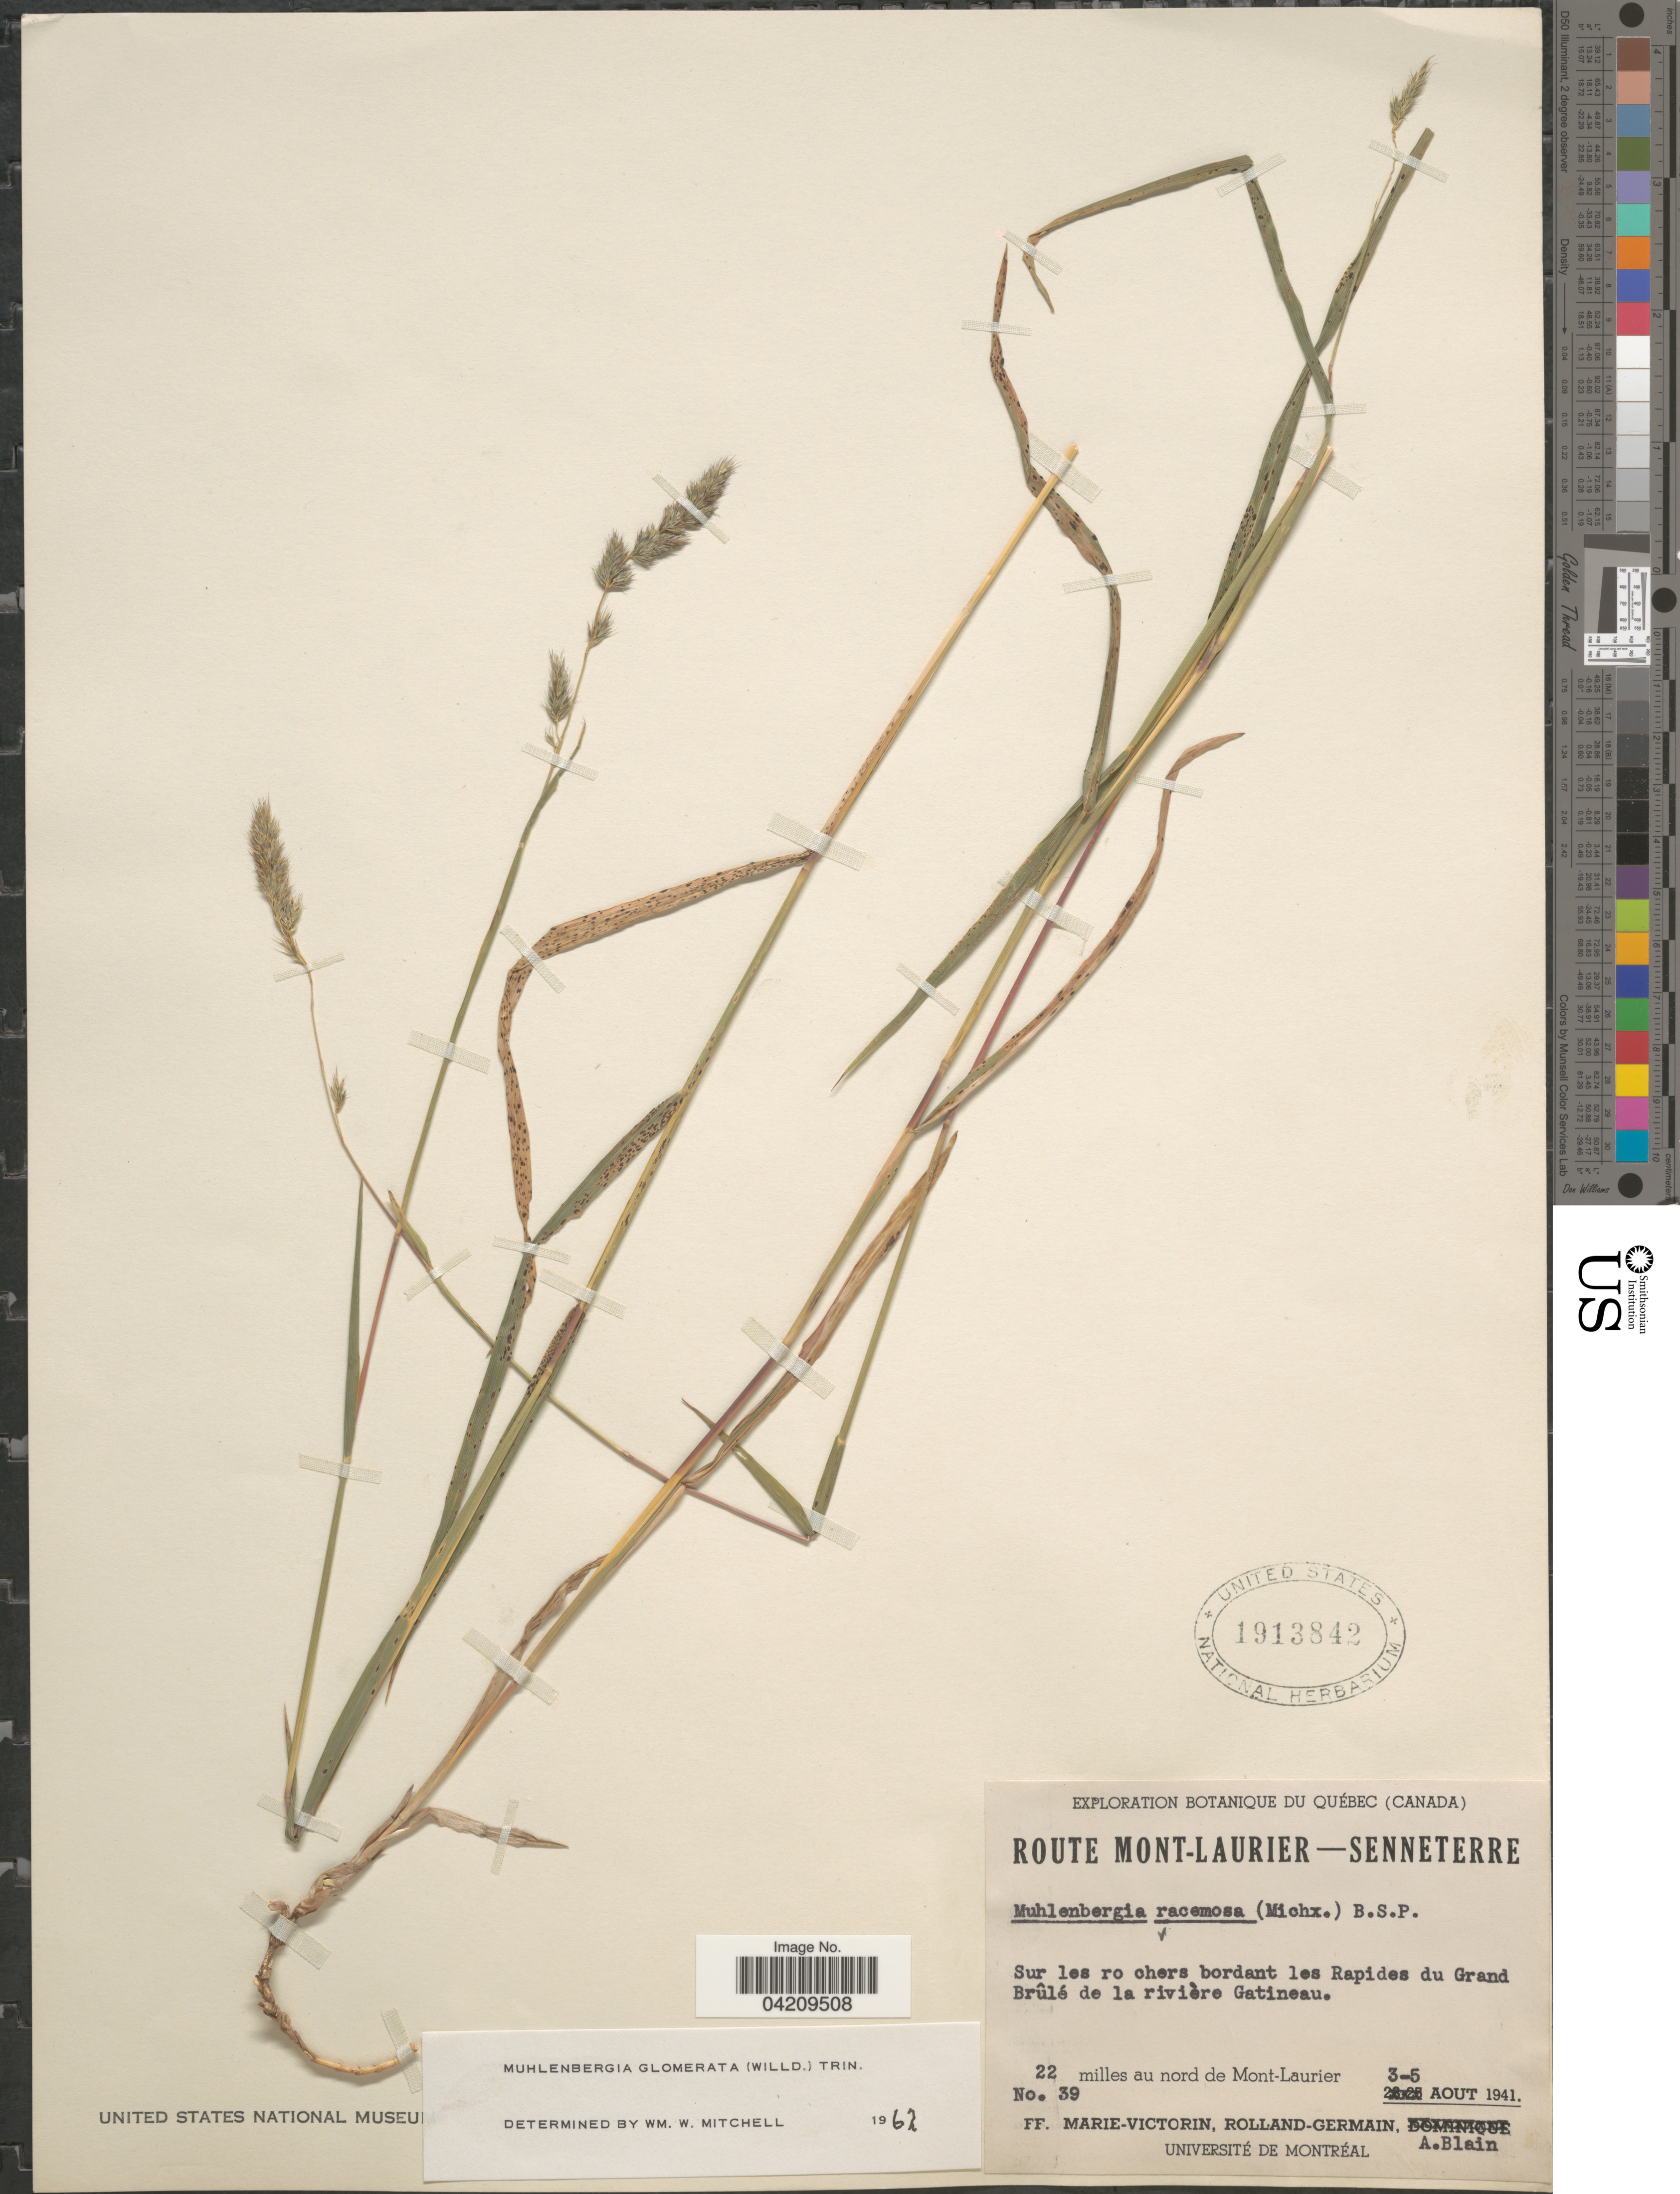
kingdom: Plantae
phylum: Tracheophyta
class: Liliopsida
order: Poales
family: Poaceae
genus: Muhlenbergia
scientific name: Muhlenbergia glomerata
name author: (Willd.) Trin.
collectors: F. Marie-Victorin, Rolland-Germain & A. Blain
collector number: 39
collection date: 1941-08-03/1941-08-05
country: Canada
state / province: Quebec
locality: Exploration Botanique du Québec. Route Mont-Laurier - Senneterre. Sur les ro chers bordant les Rapides du Grand Brûlé de la rivière Gatineau. 22 milles au nord de Mont-Laurier.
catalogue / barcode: US 1913842